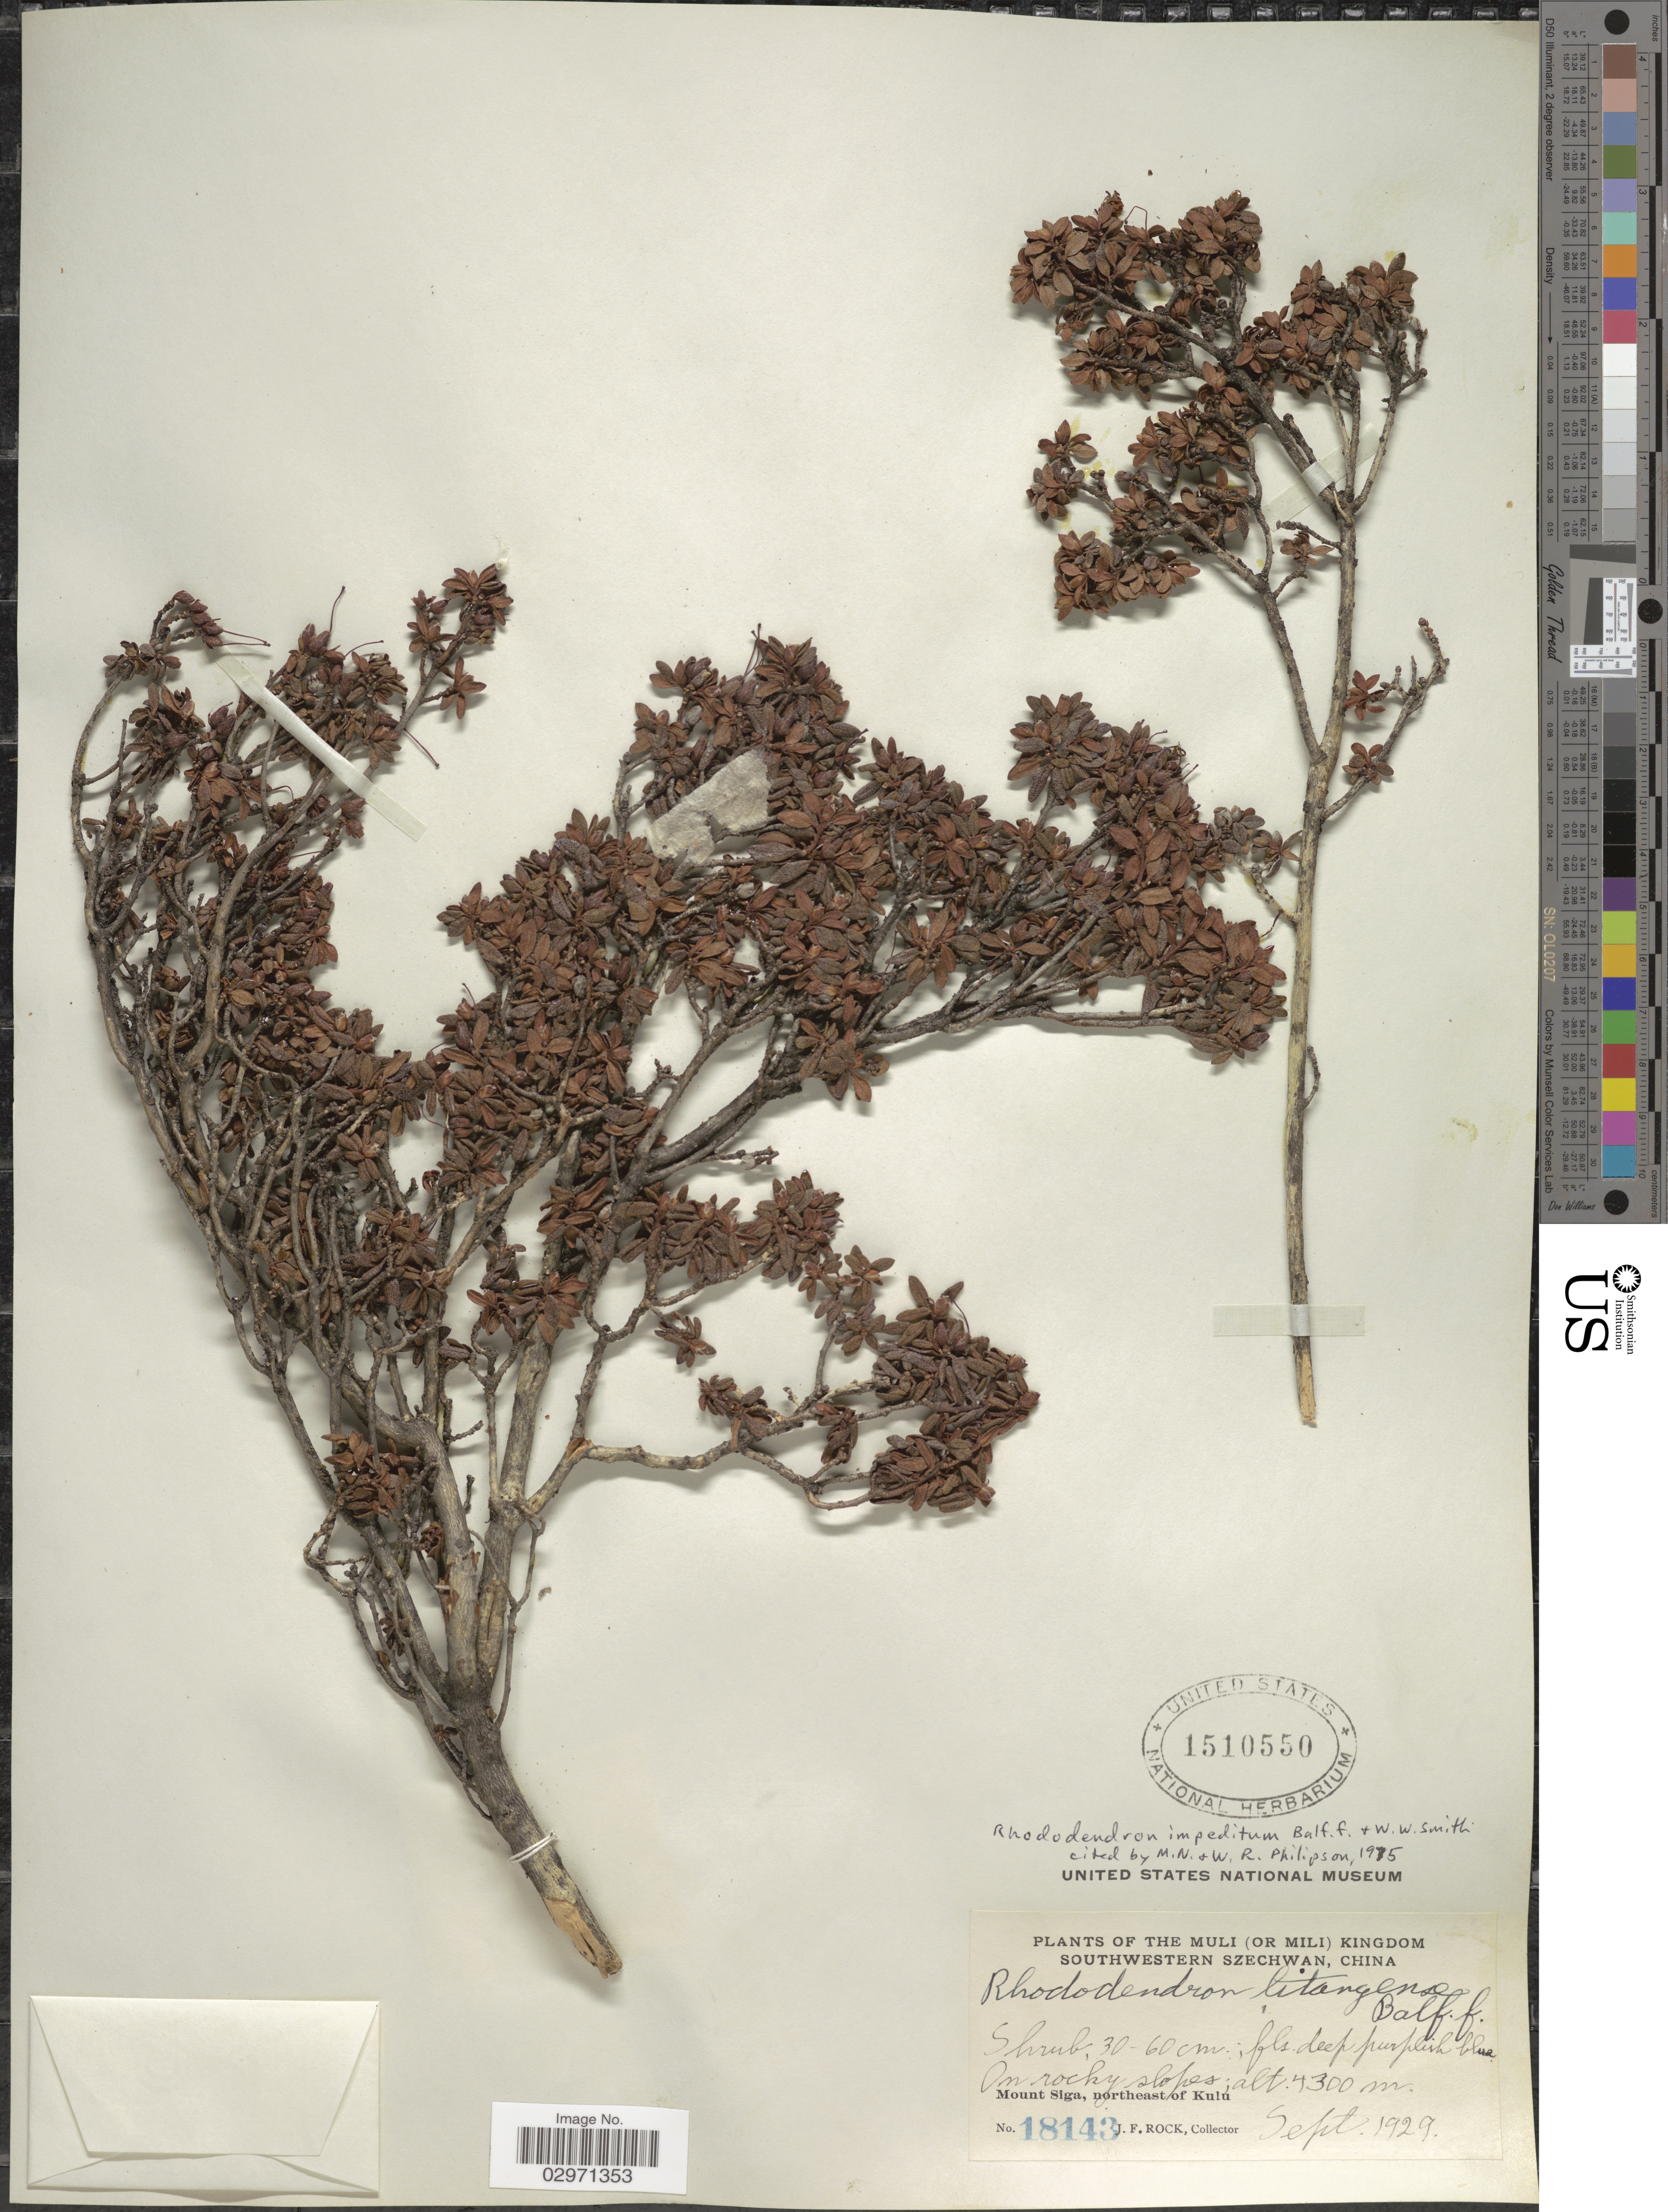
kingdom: Plantae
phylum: Tracheophyta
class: Magnoliopsida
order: Ericales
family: Ericaceae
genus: Rhododendron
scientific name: Rhododendron impeditum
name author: Balf. f. & W.W. Sm.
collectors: J. Rock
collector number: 18143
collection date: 1929-09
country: China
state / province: Sichuan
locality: Muli (Or Mili) Kingdom. Southwestern Szechwan. Mount Siga, northeast of Kulu.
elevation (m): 4300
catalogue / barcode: US 1510550